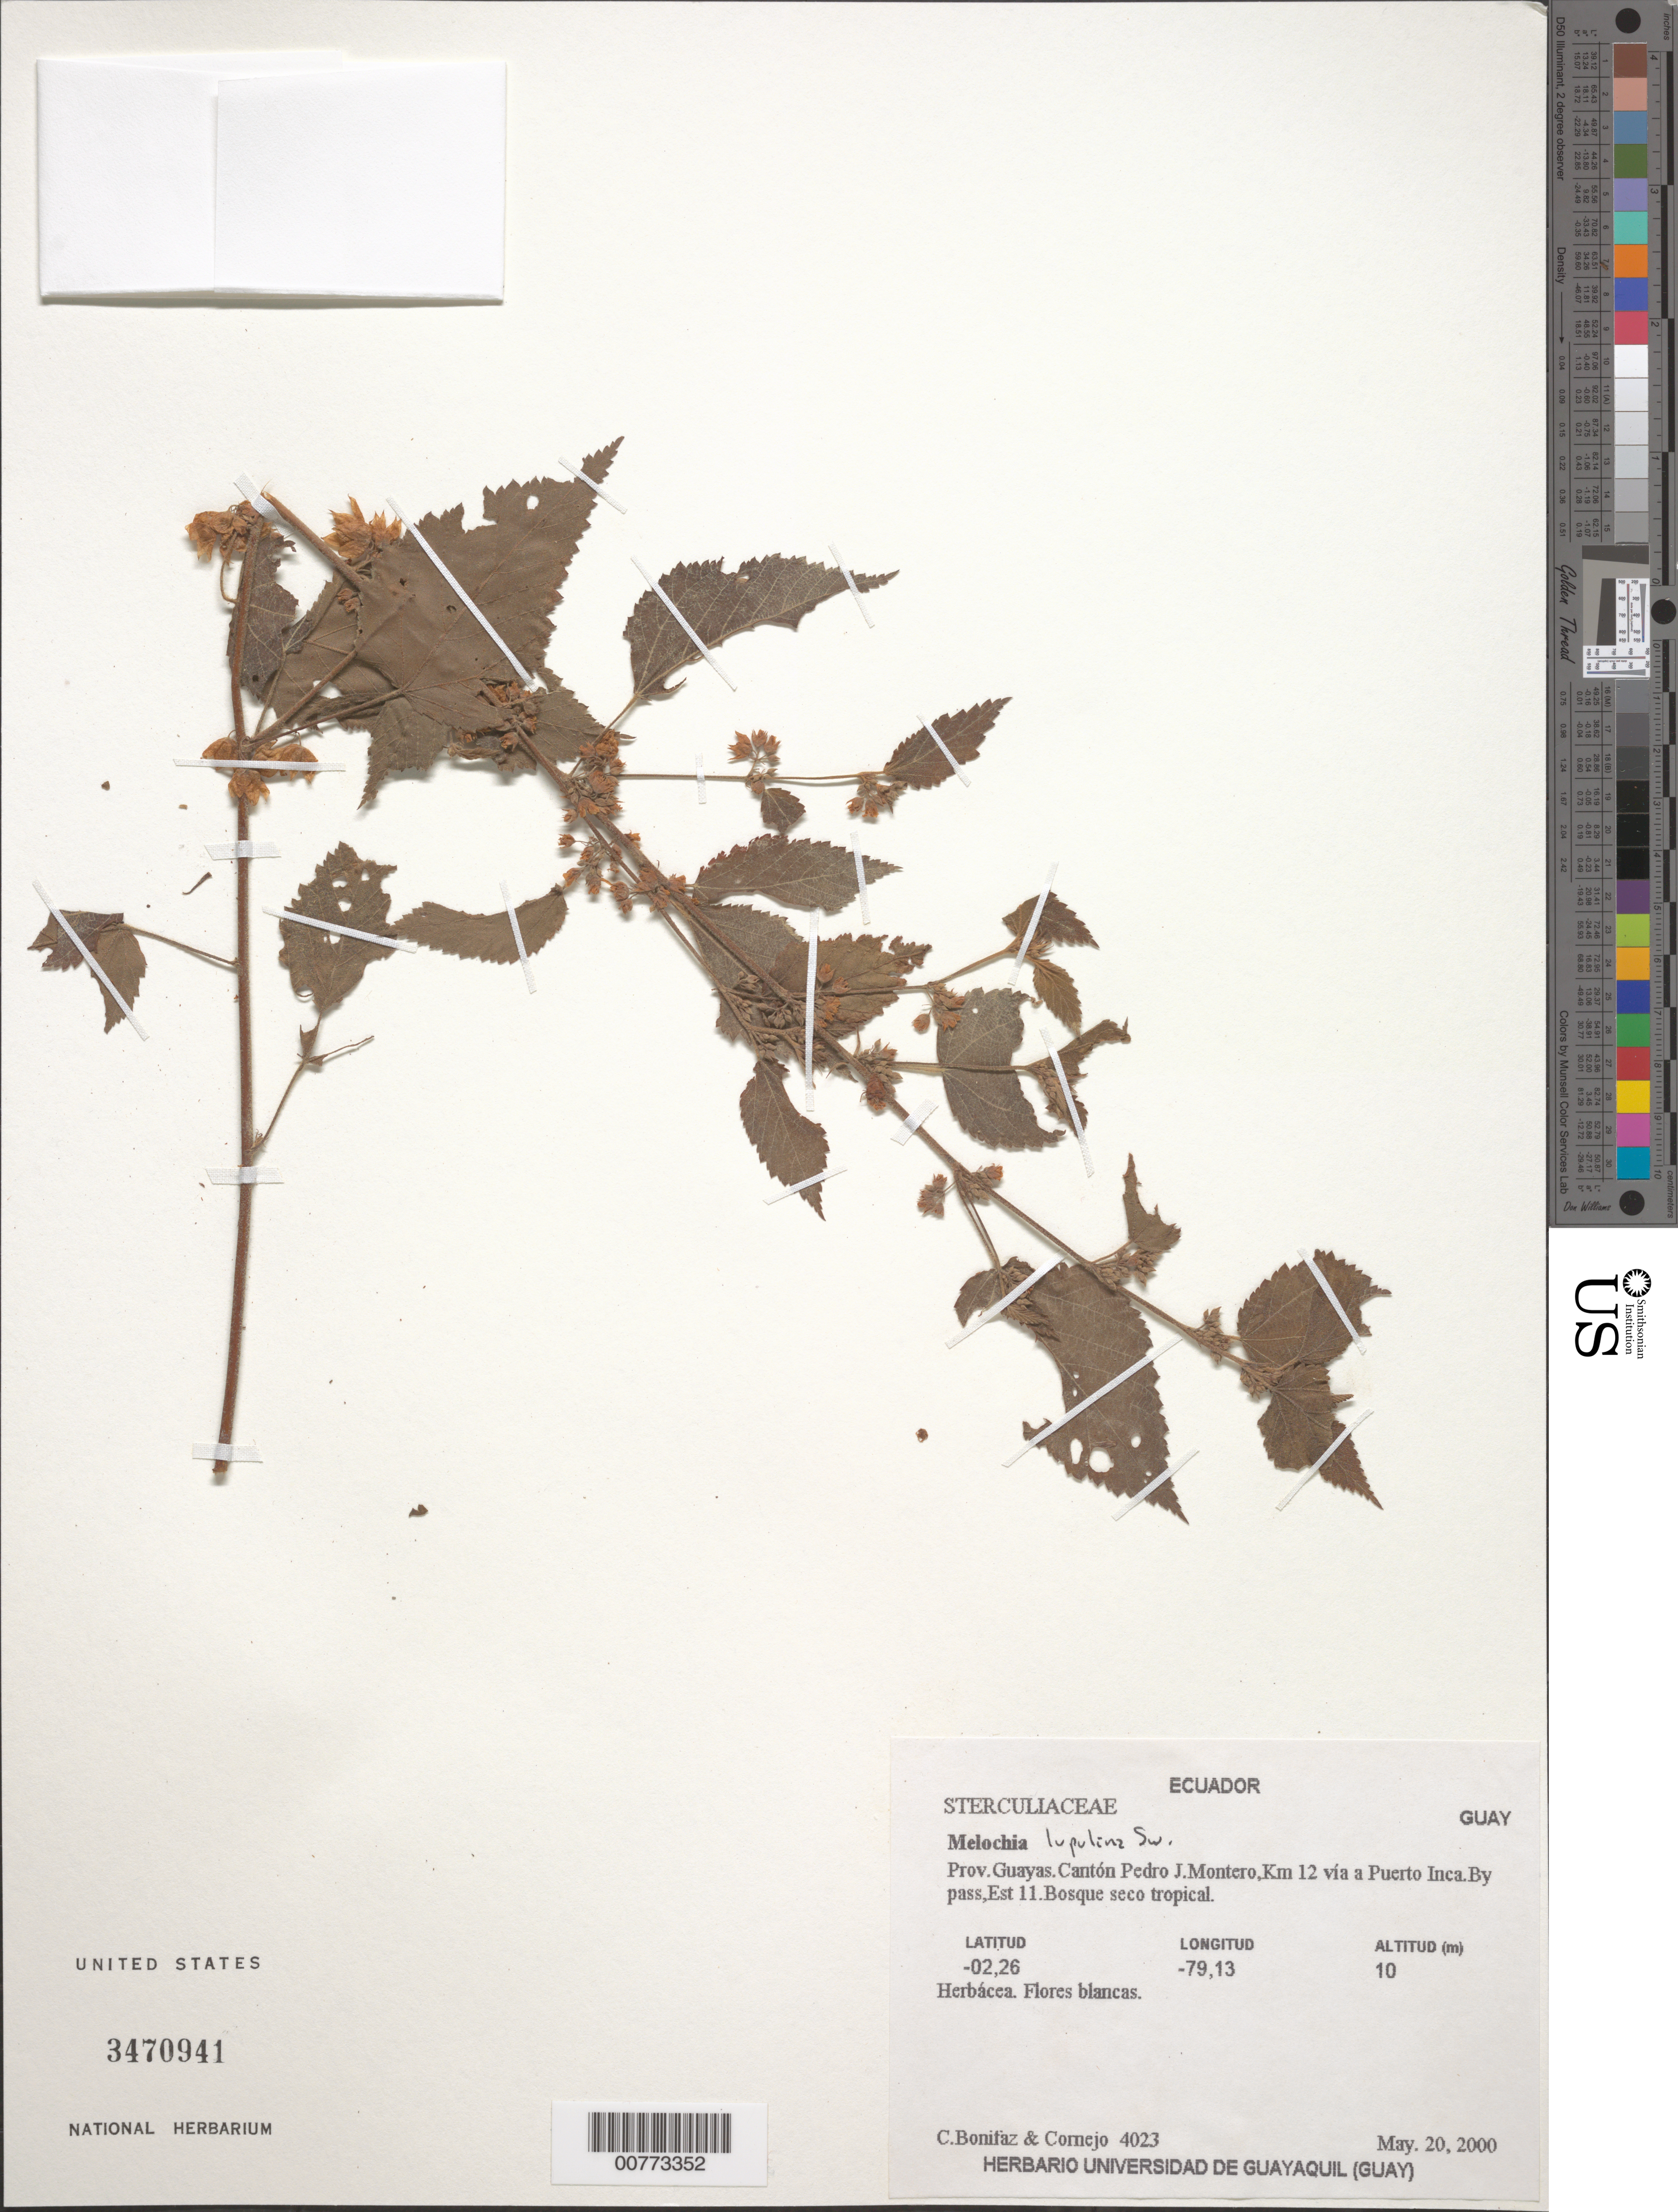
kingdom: Plantae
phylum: Tracheophyta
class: Magnoliopsida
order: Malvales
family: Malvaceae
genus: Melochia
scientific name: Melochia lupulina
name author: Sw.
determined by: Dorr, L. J., (BOT), Smithsonian Institution - National Museum of Natural History (UNITED STATES)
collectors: C. Bonitáz & X. F. Cornejo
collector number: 4023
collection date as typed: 20 May 2000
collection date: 2000-05-20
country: Ecuador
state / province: Guayas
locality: Cantón Pedro J. Montero, Km 12 vía a Puerto Inca. Bypass, Est 11.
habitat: Bosque seco tropical.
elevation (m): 10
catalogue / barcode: US 3470941